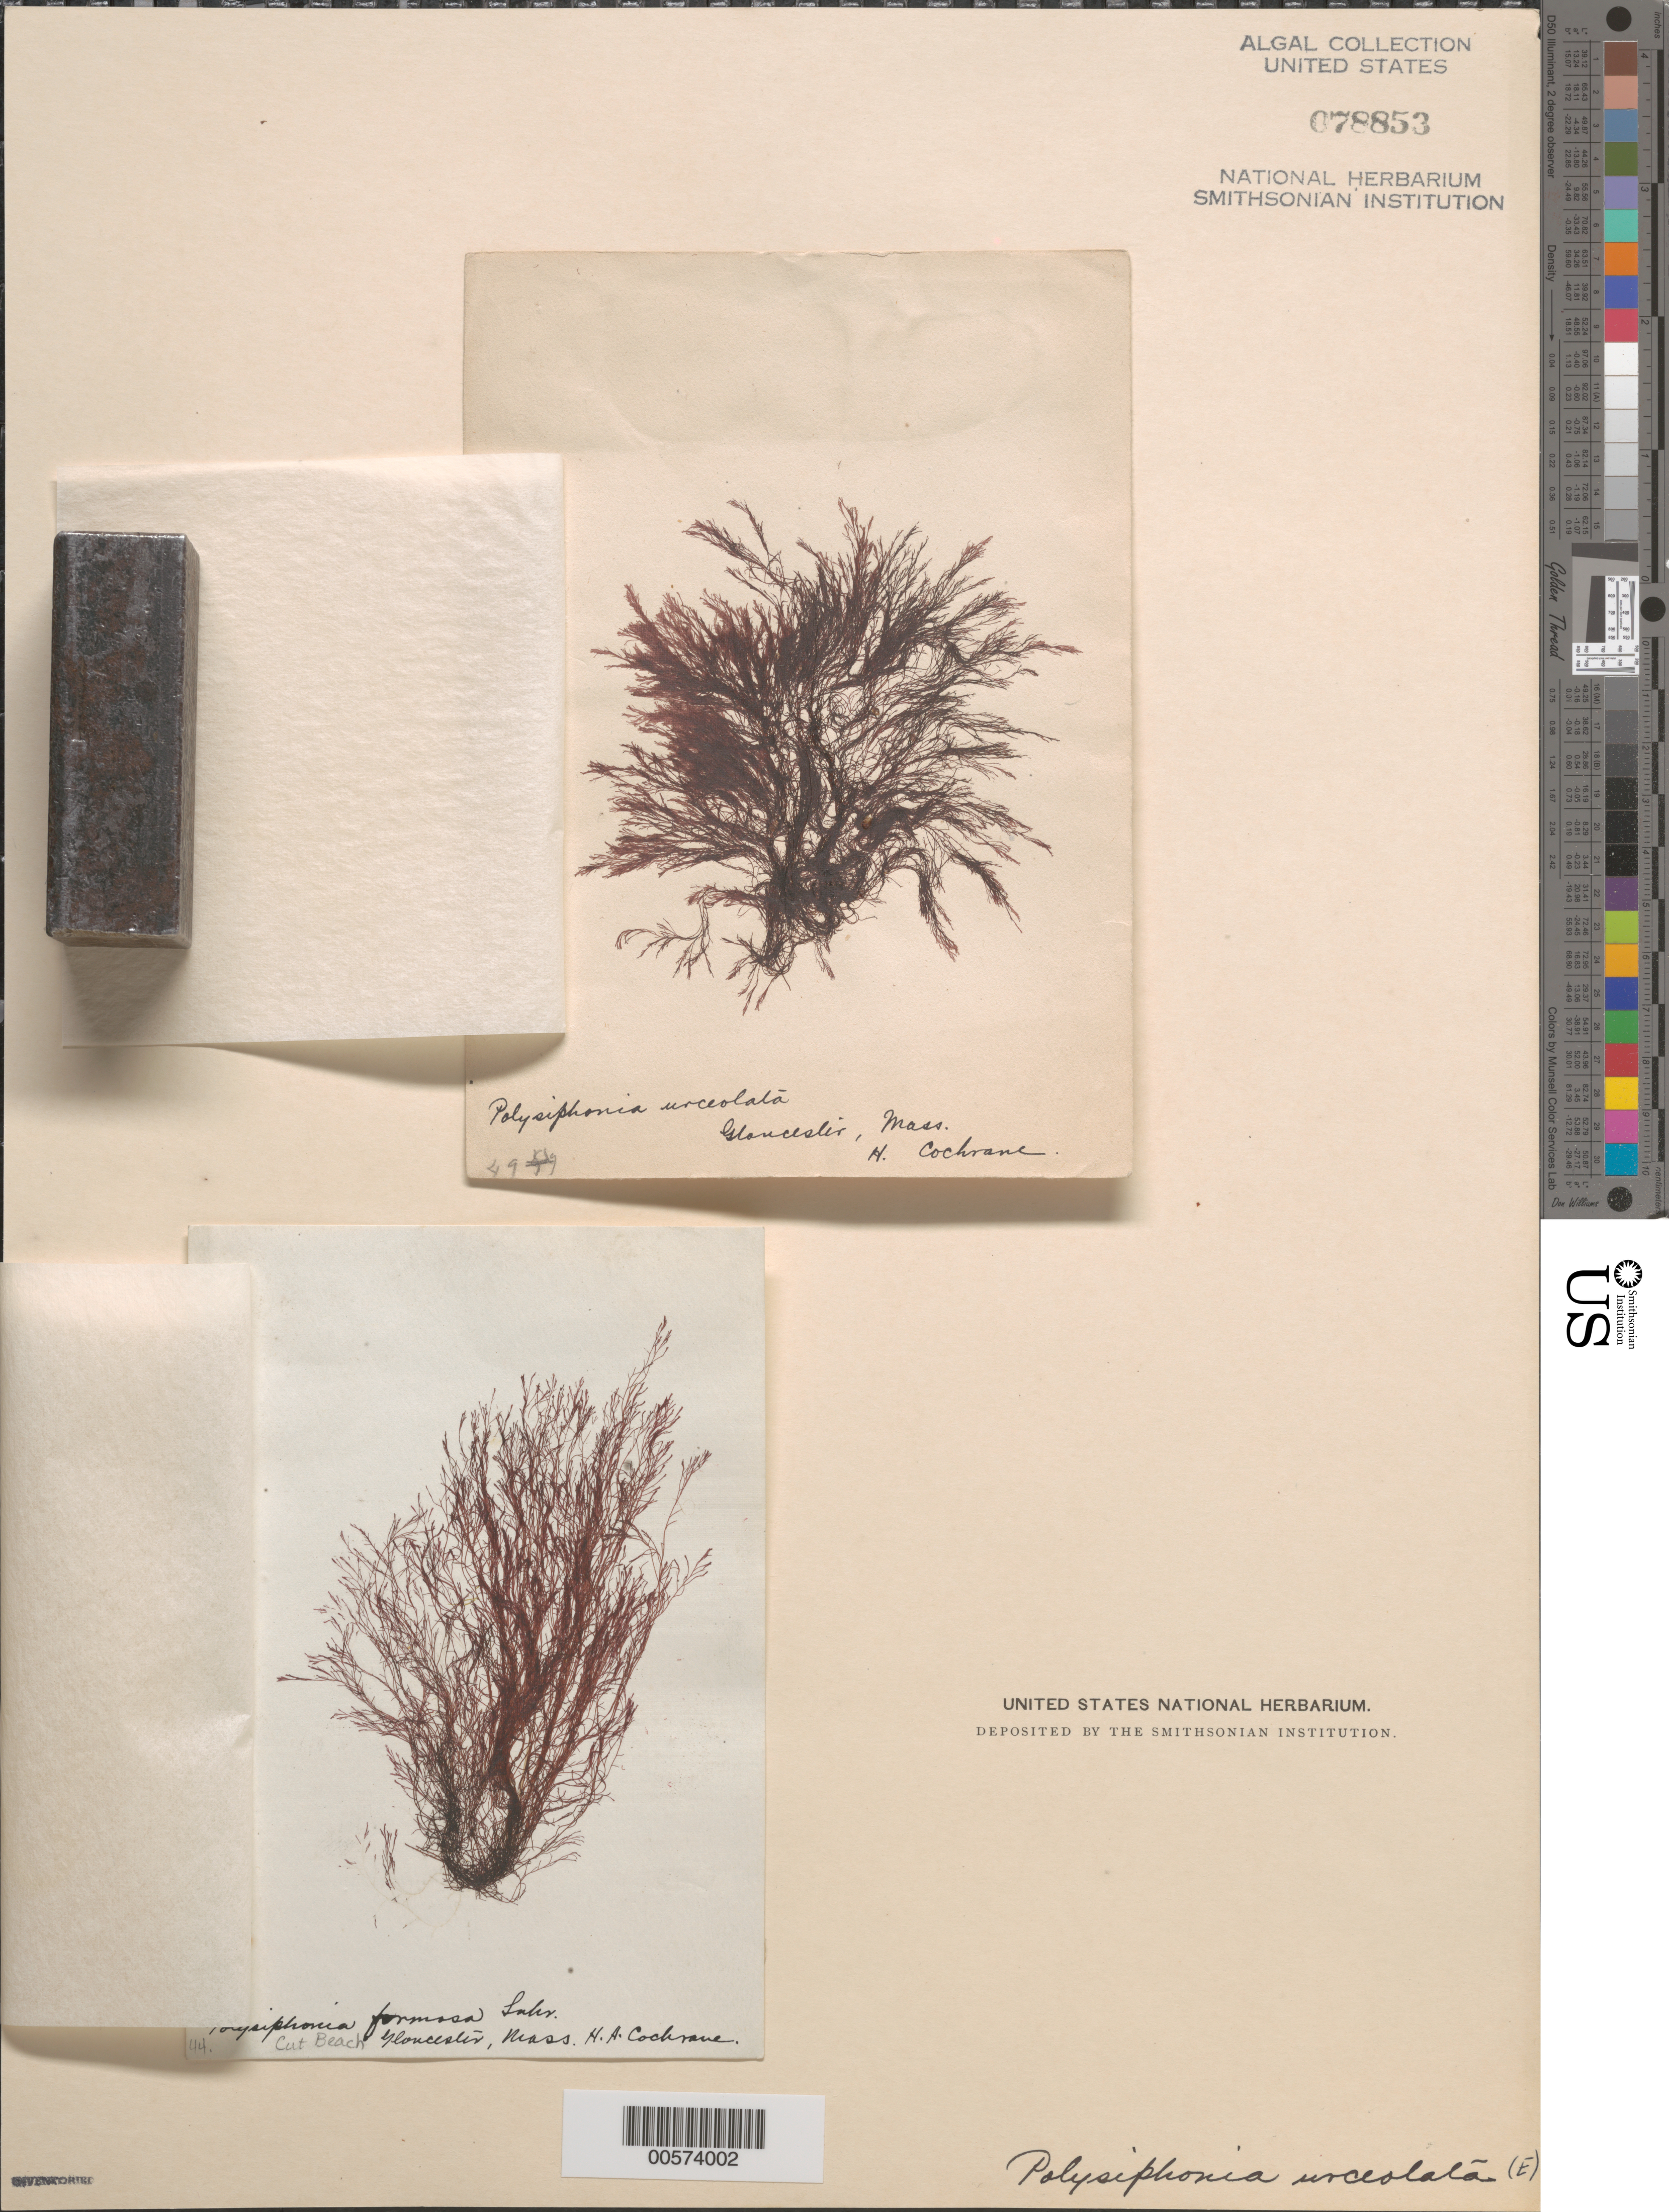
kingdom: Plantae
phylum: Rhodophyta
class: Florideophyceae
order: Ceramiales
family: Rhodomelaceae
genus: Polysiphonia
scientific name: Polysiphonia urceolata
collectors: H. Cochrane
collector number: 44 & 49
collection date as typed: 1870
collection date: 1870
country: United States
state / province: Massachusetts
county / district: Essex County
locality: Gloucester, Cut Beach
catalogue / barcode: US 78853